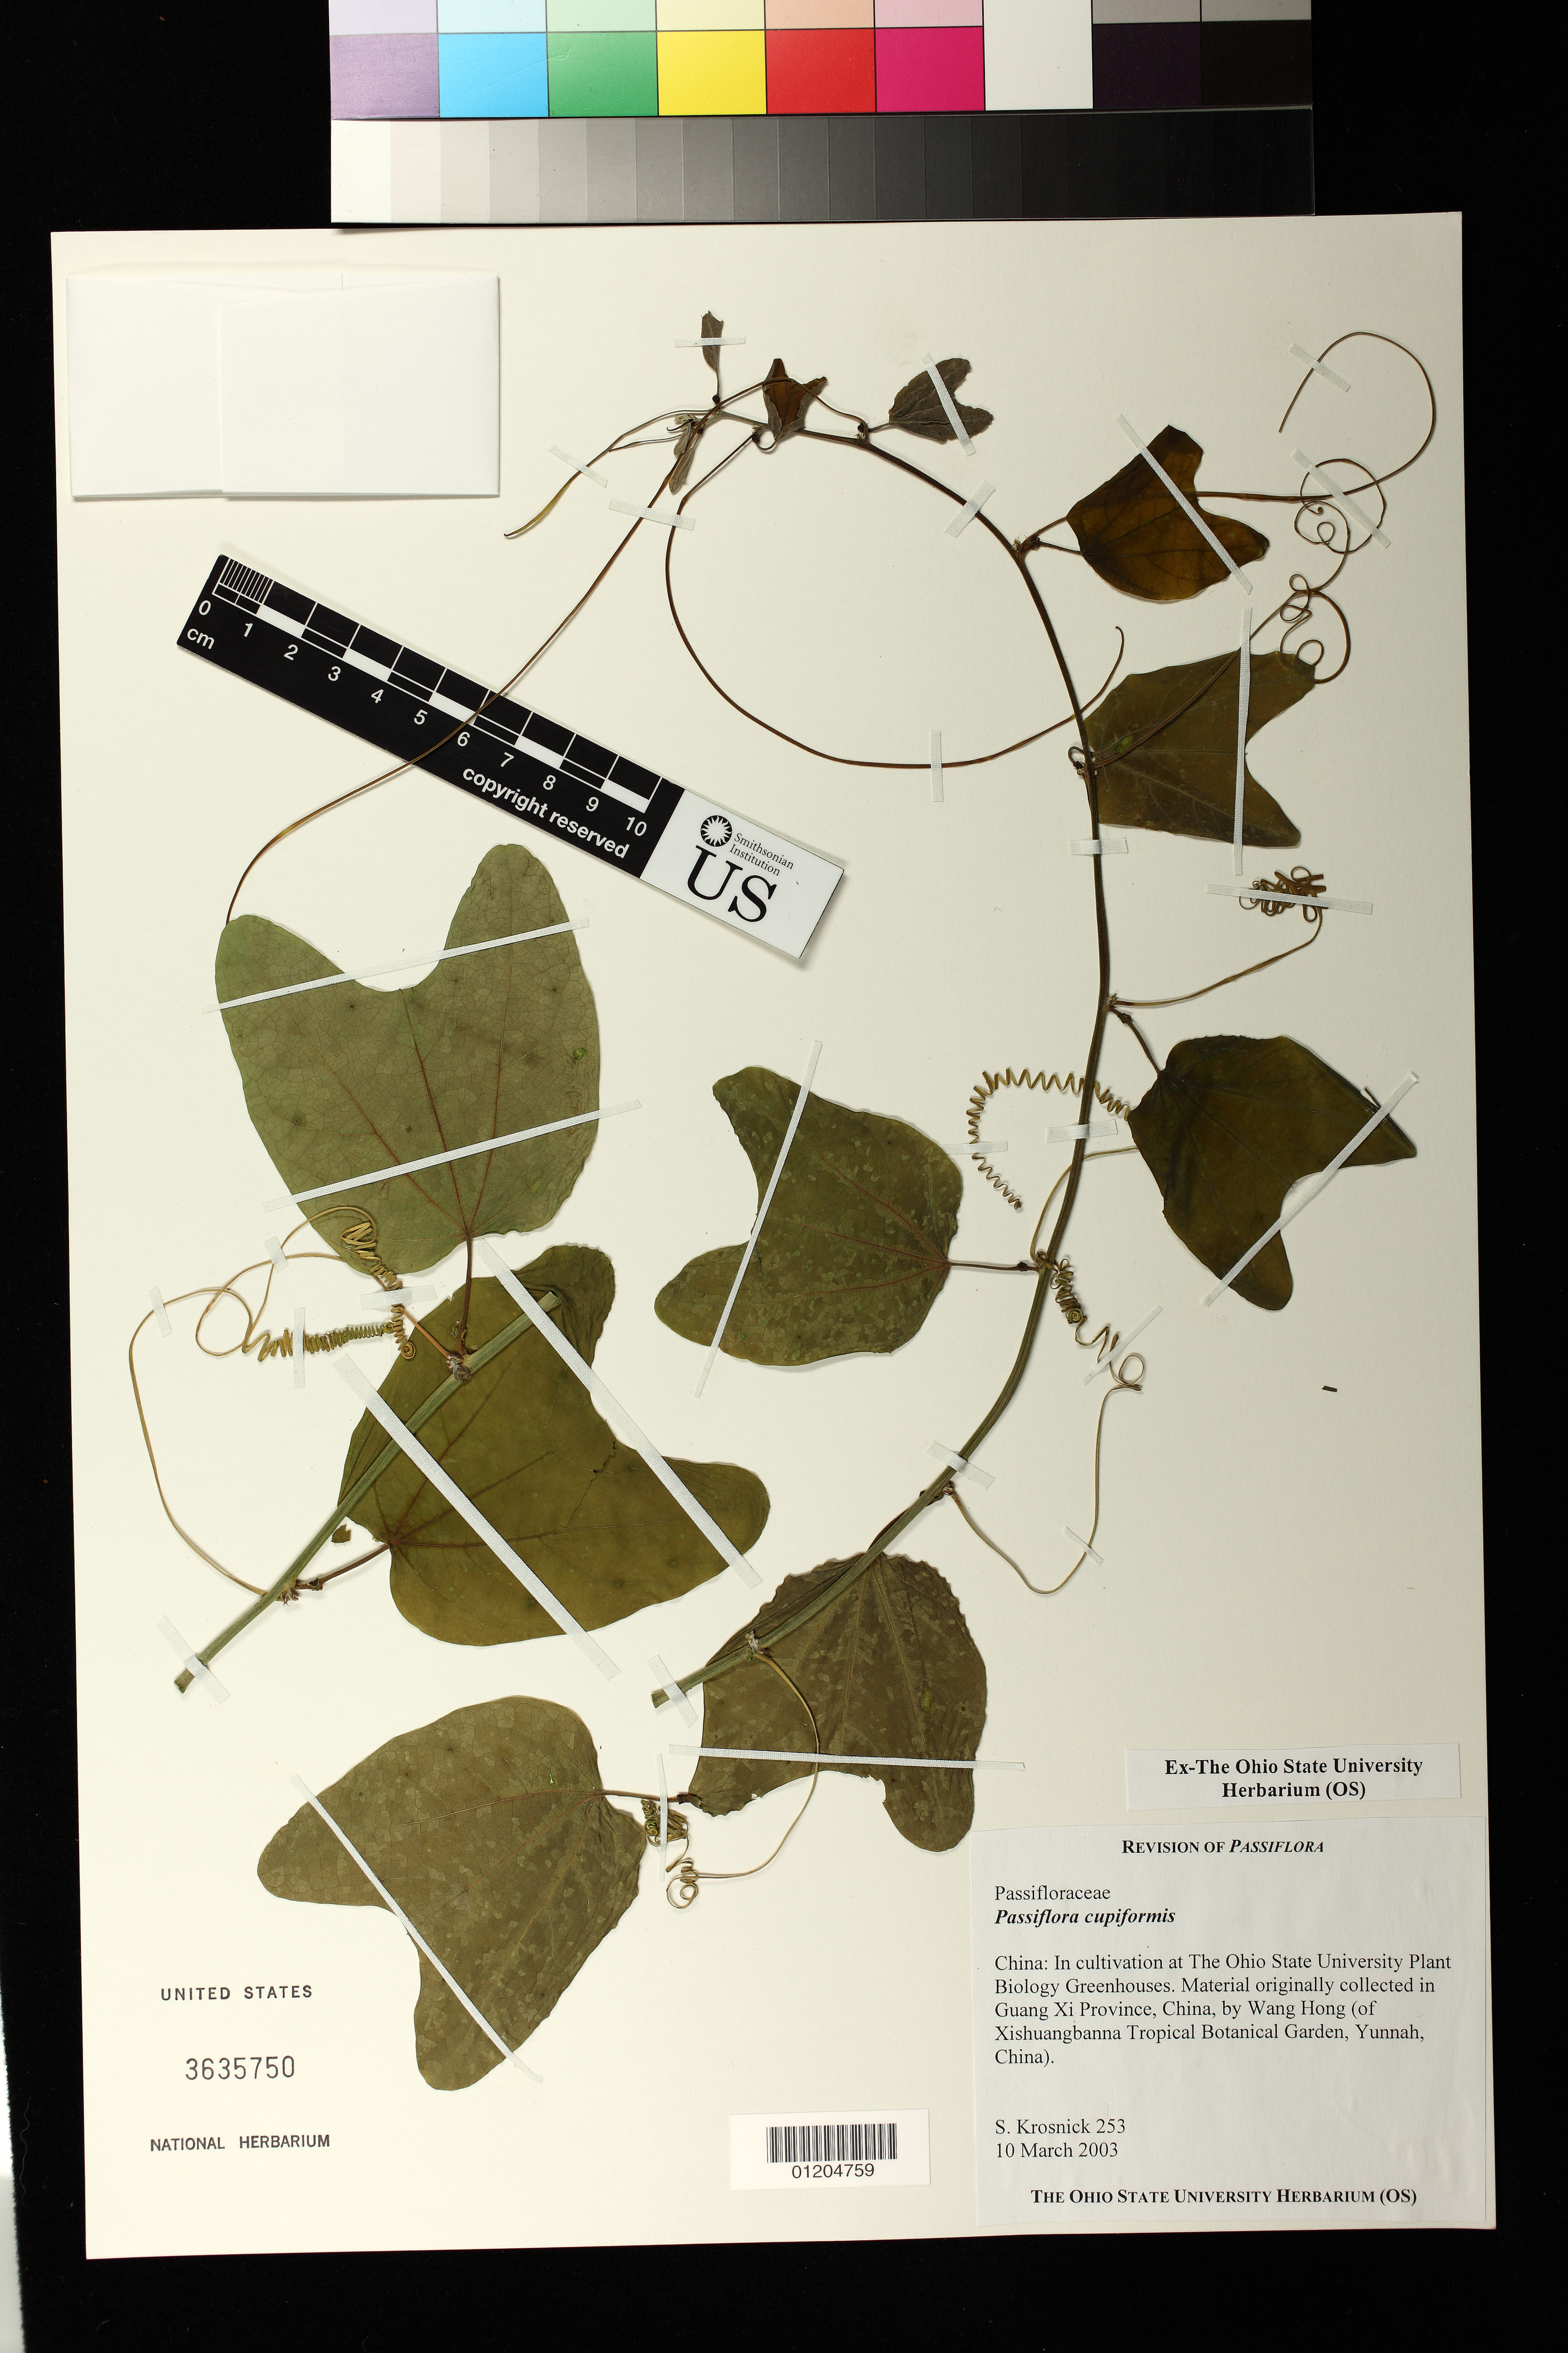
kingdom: Plantae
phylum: Tracheophyta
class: Magnoliopsida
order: Malpighiales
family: Passifloraceae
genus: Passiflora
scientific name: Passiflora cupiformis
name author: Mast.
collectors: S. Krosnick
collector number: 253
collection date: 2003-03-10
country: China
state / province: Guangxi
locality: In cultivation at The Ohio State University Plant Biology Greenhouses. Material originally collected in Guang Xi Province, China, by Wang Hong (of Xishuangbanna Tropical Botanical Garden, Yunnah, China).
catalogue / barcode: US 3635750